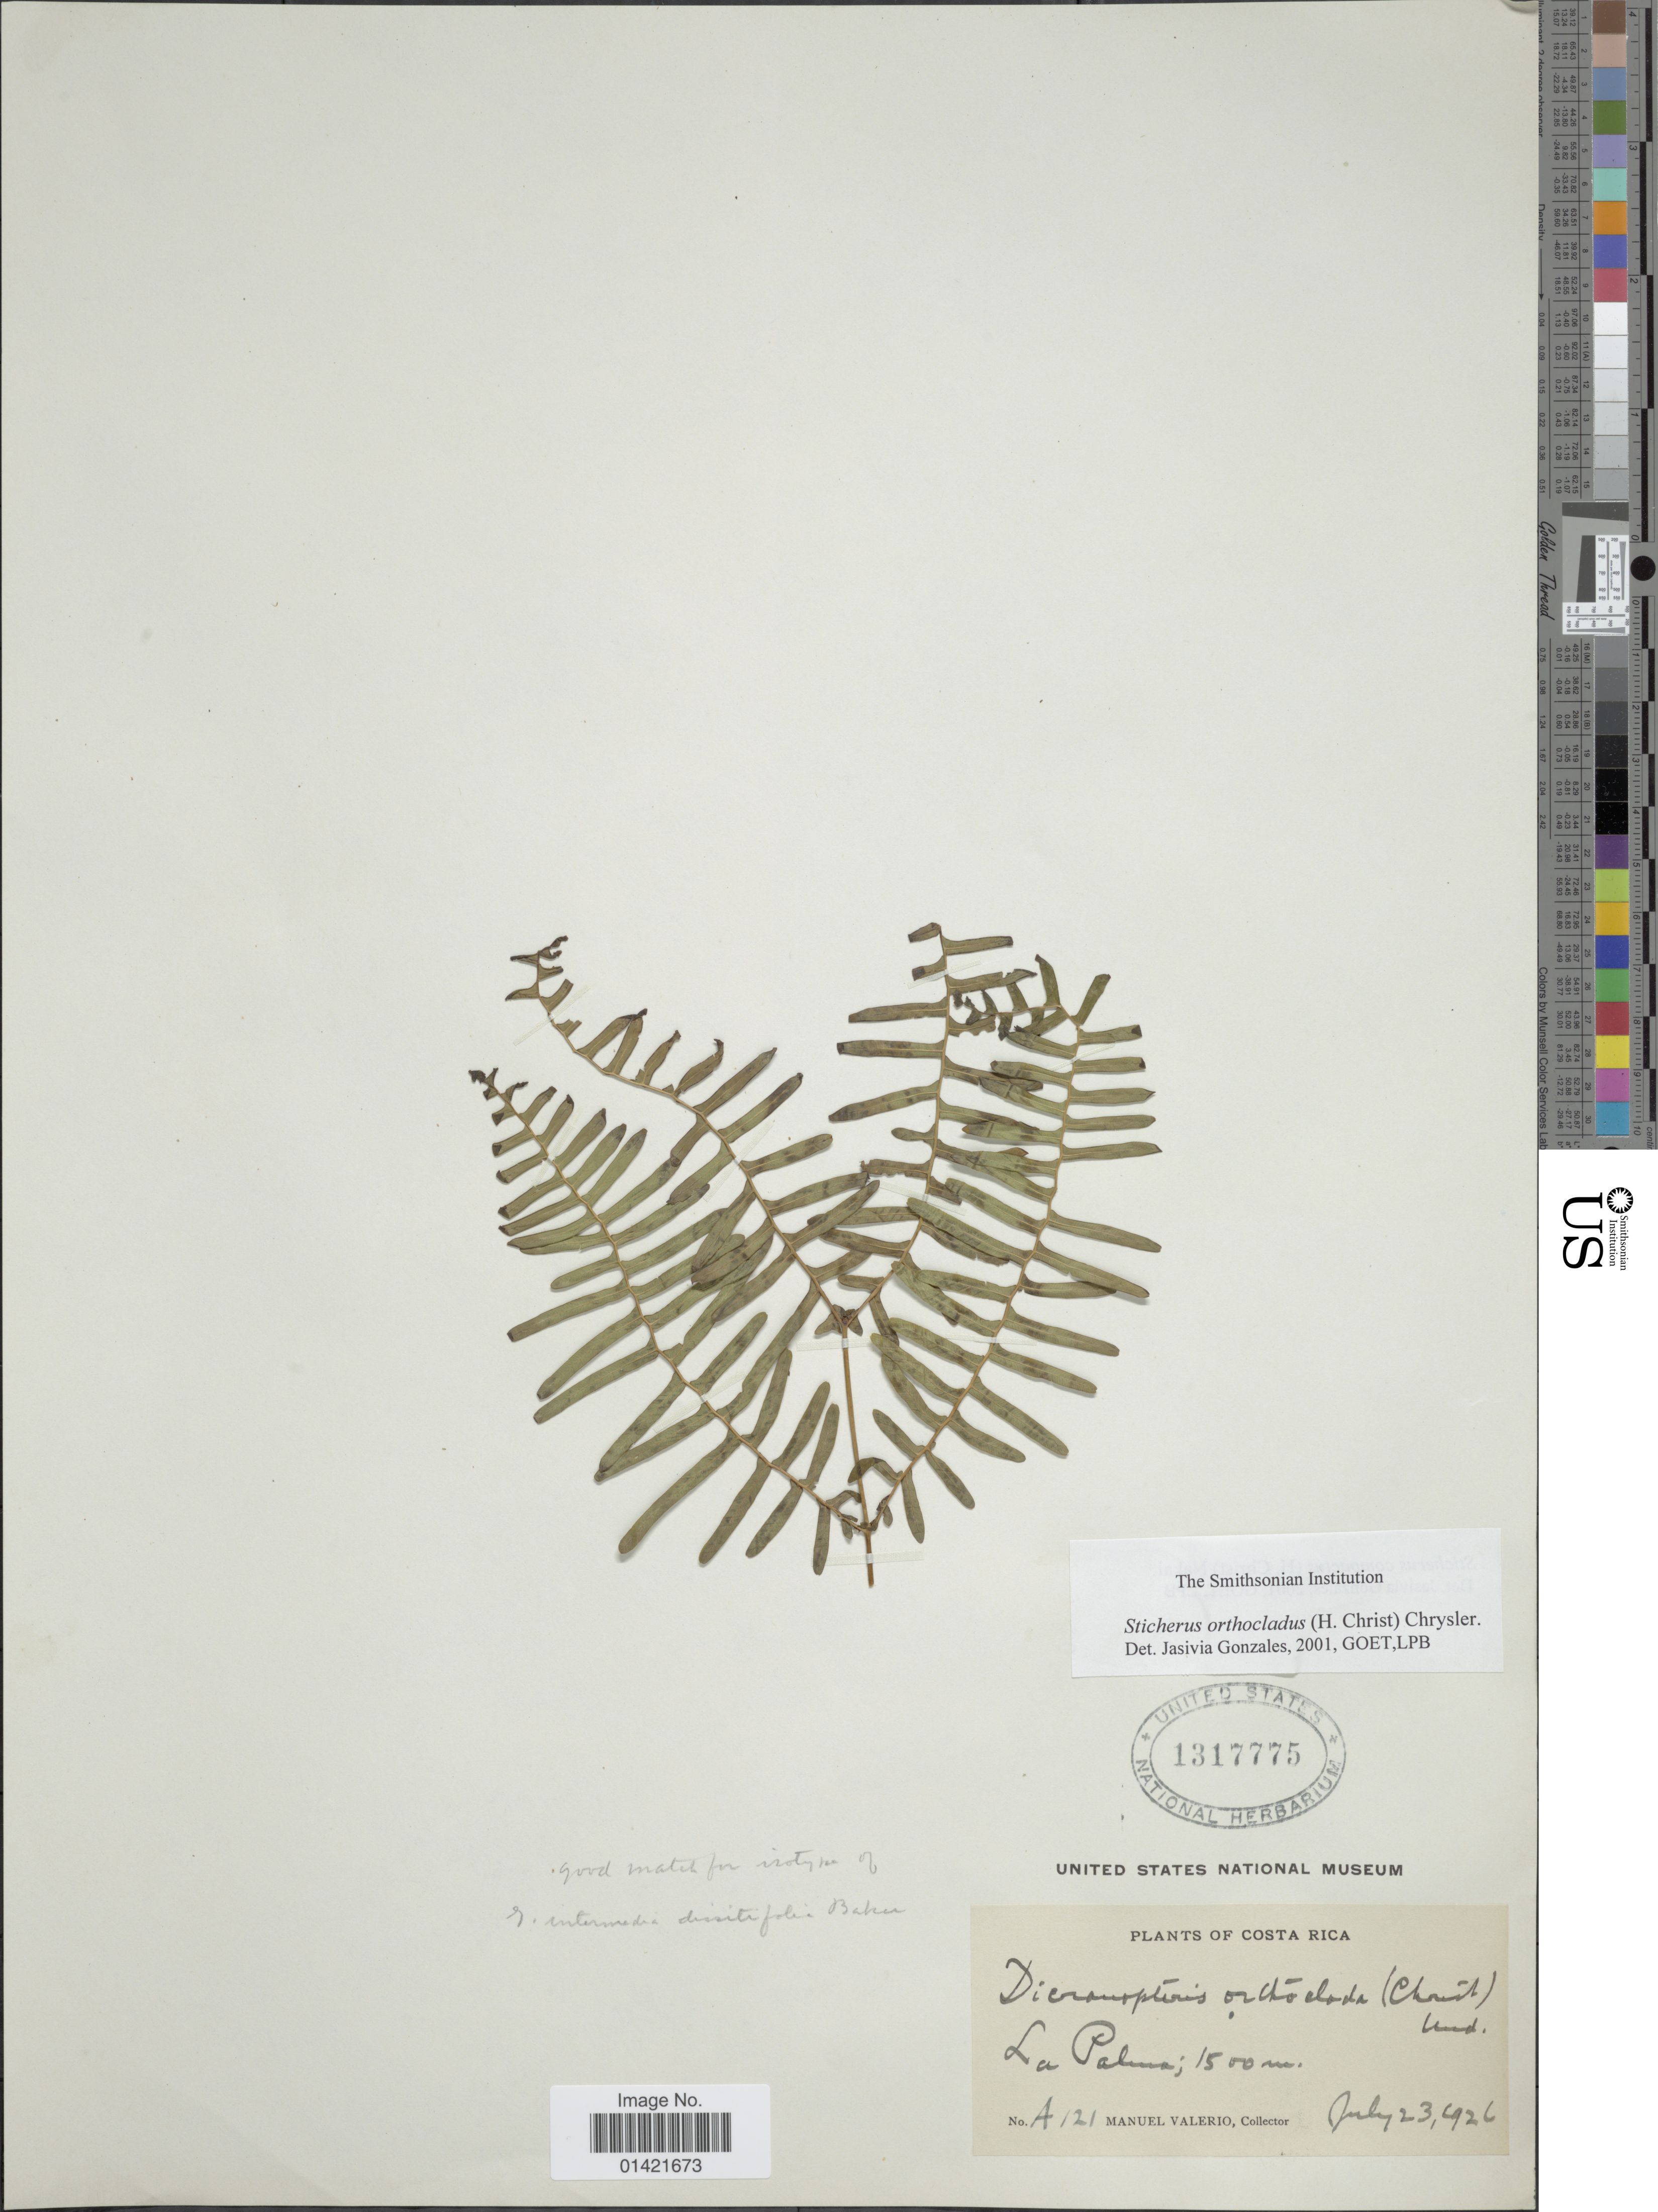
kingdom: Plantae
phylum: Tracheophyta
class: Polypodiopsida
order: Gleicheniales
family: Gleicheniaceae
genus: Sticherus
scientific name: Sticherus orthocladus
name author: (Christ) Chrysler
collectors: M. Valerio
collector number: A121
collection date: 1926-07-23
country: Spain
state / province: Canarias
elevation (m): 1500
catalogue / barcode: US 1317775